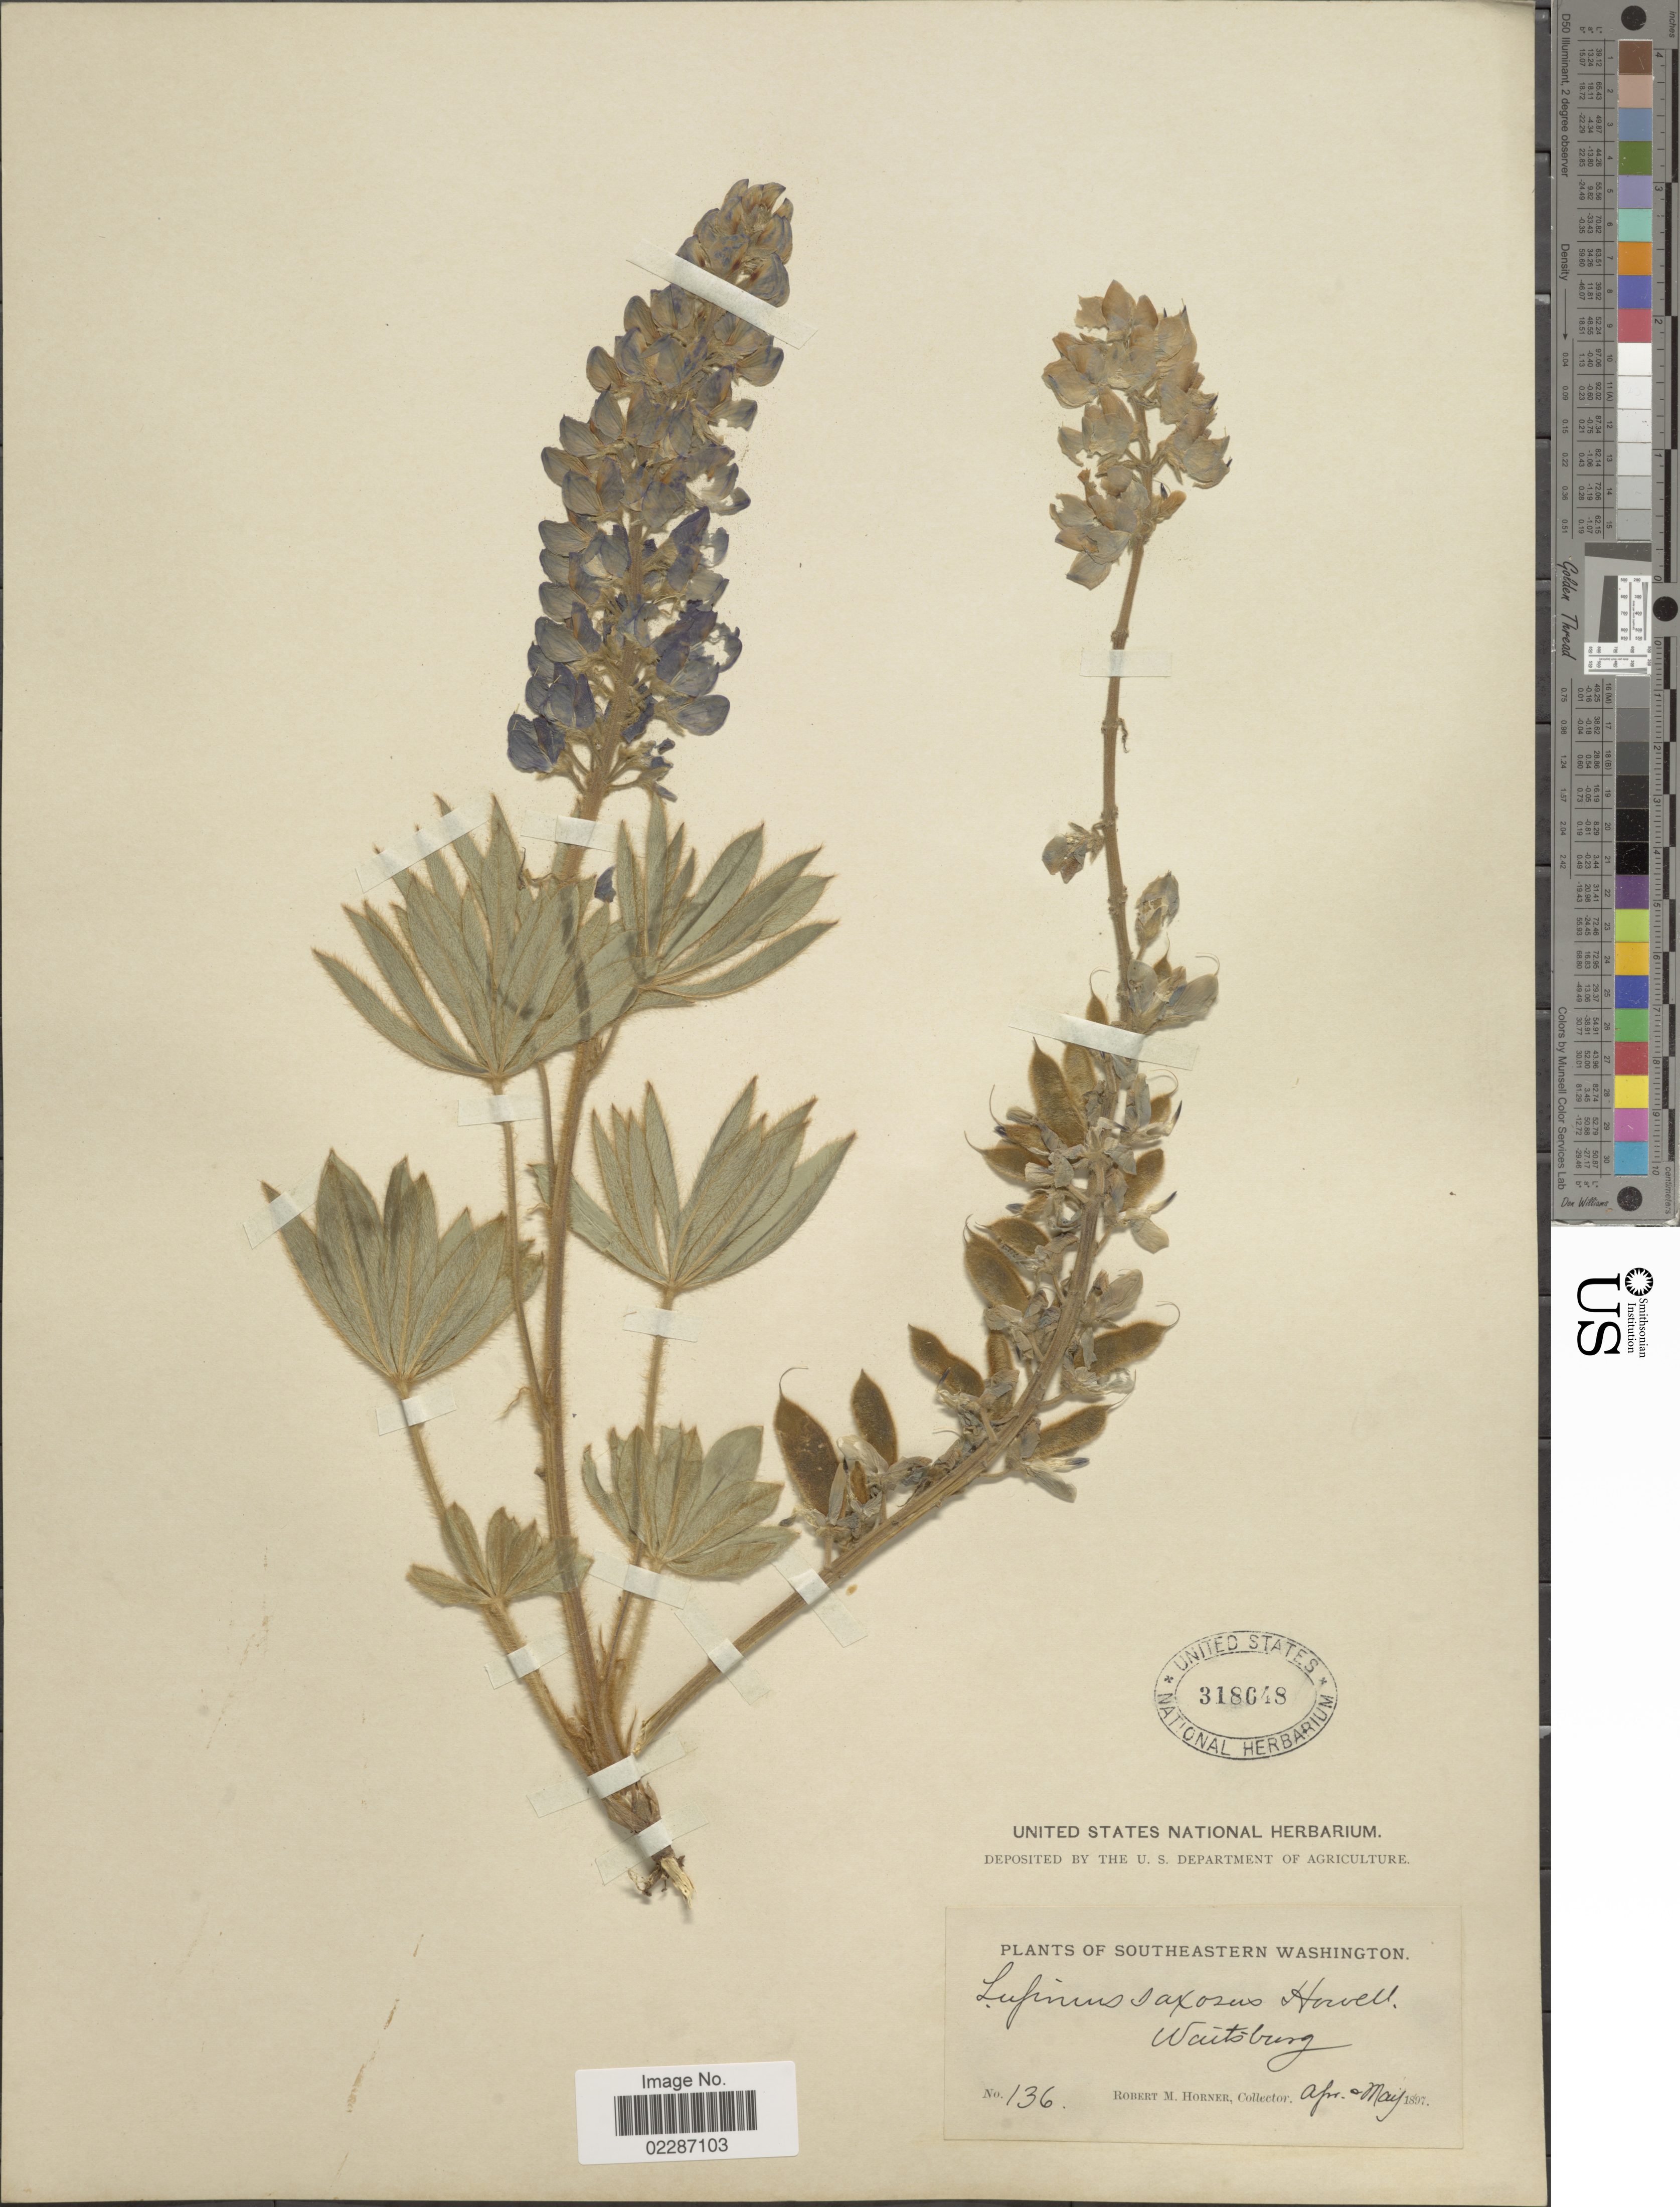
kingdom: Plantae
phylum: Tracheophyta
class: Magnoliopsida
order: Fabales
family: Fabaceae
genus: Lupinus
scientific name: Lupinus saxosus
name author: Howell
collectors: R. Horner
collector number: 136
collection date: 1897-04/1897-05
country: United States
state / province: Washington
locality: Southeastern Washington, Waitsburg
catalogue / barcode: US 318648